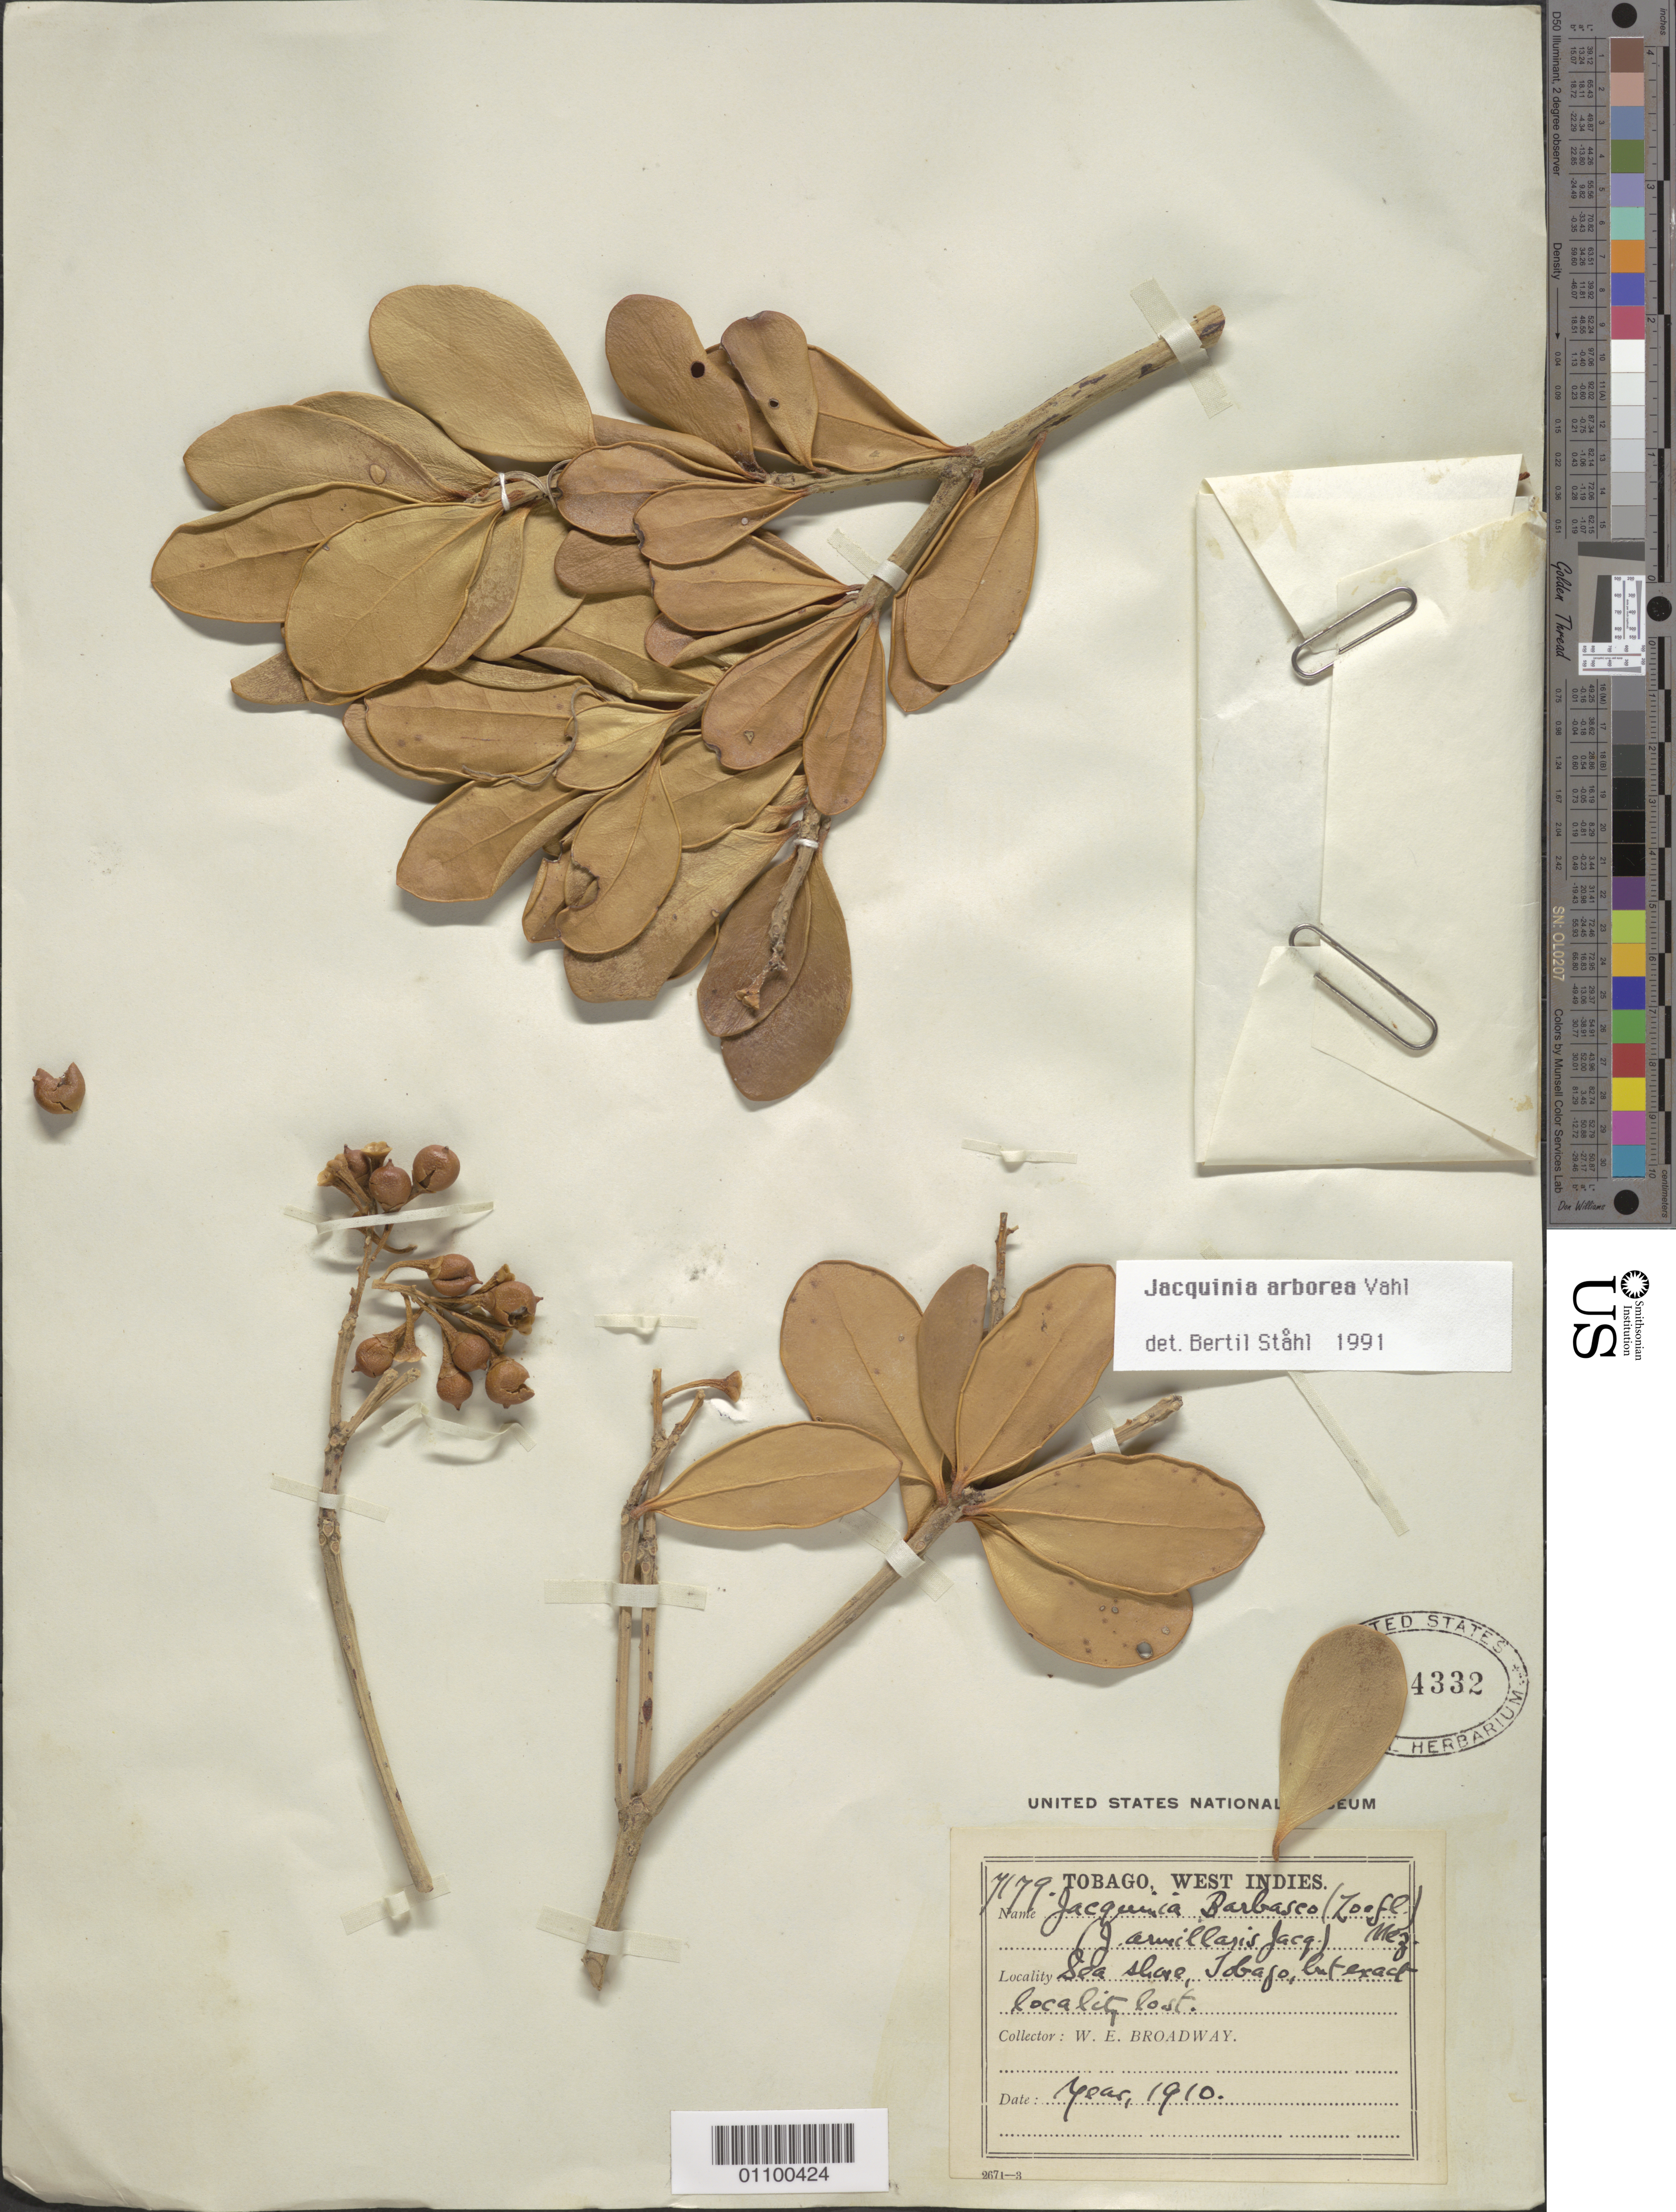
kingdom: Plantae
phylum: Tracheophyta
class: Magnoliopsida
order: Ericales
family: Primulaceae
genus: Jacquinia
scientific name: Jacquinia arborea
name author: Vahl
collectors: W. E. Broadway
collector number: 7179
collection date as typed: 01 Jan 1910 to 31 Dec 1910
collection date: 1910-01-01/1910-12-31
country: Trinidad and Tobago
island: Tobago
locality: Sea shore; "exact locality lost"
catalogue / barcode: US 1414332